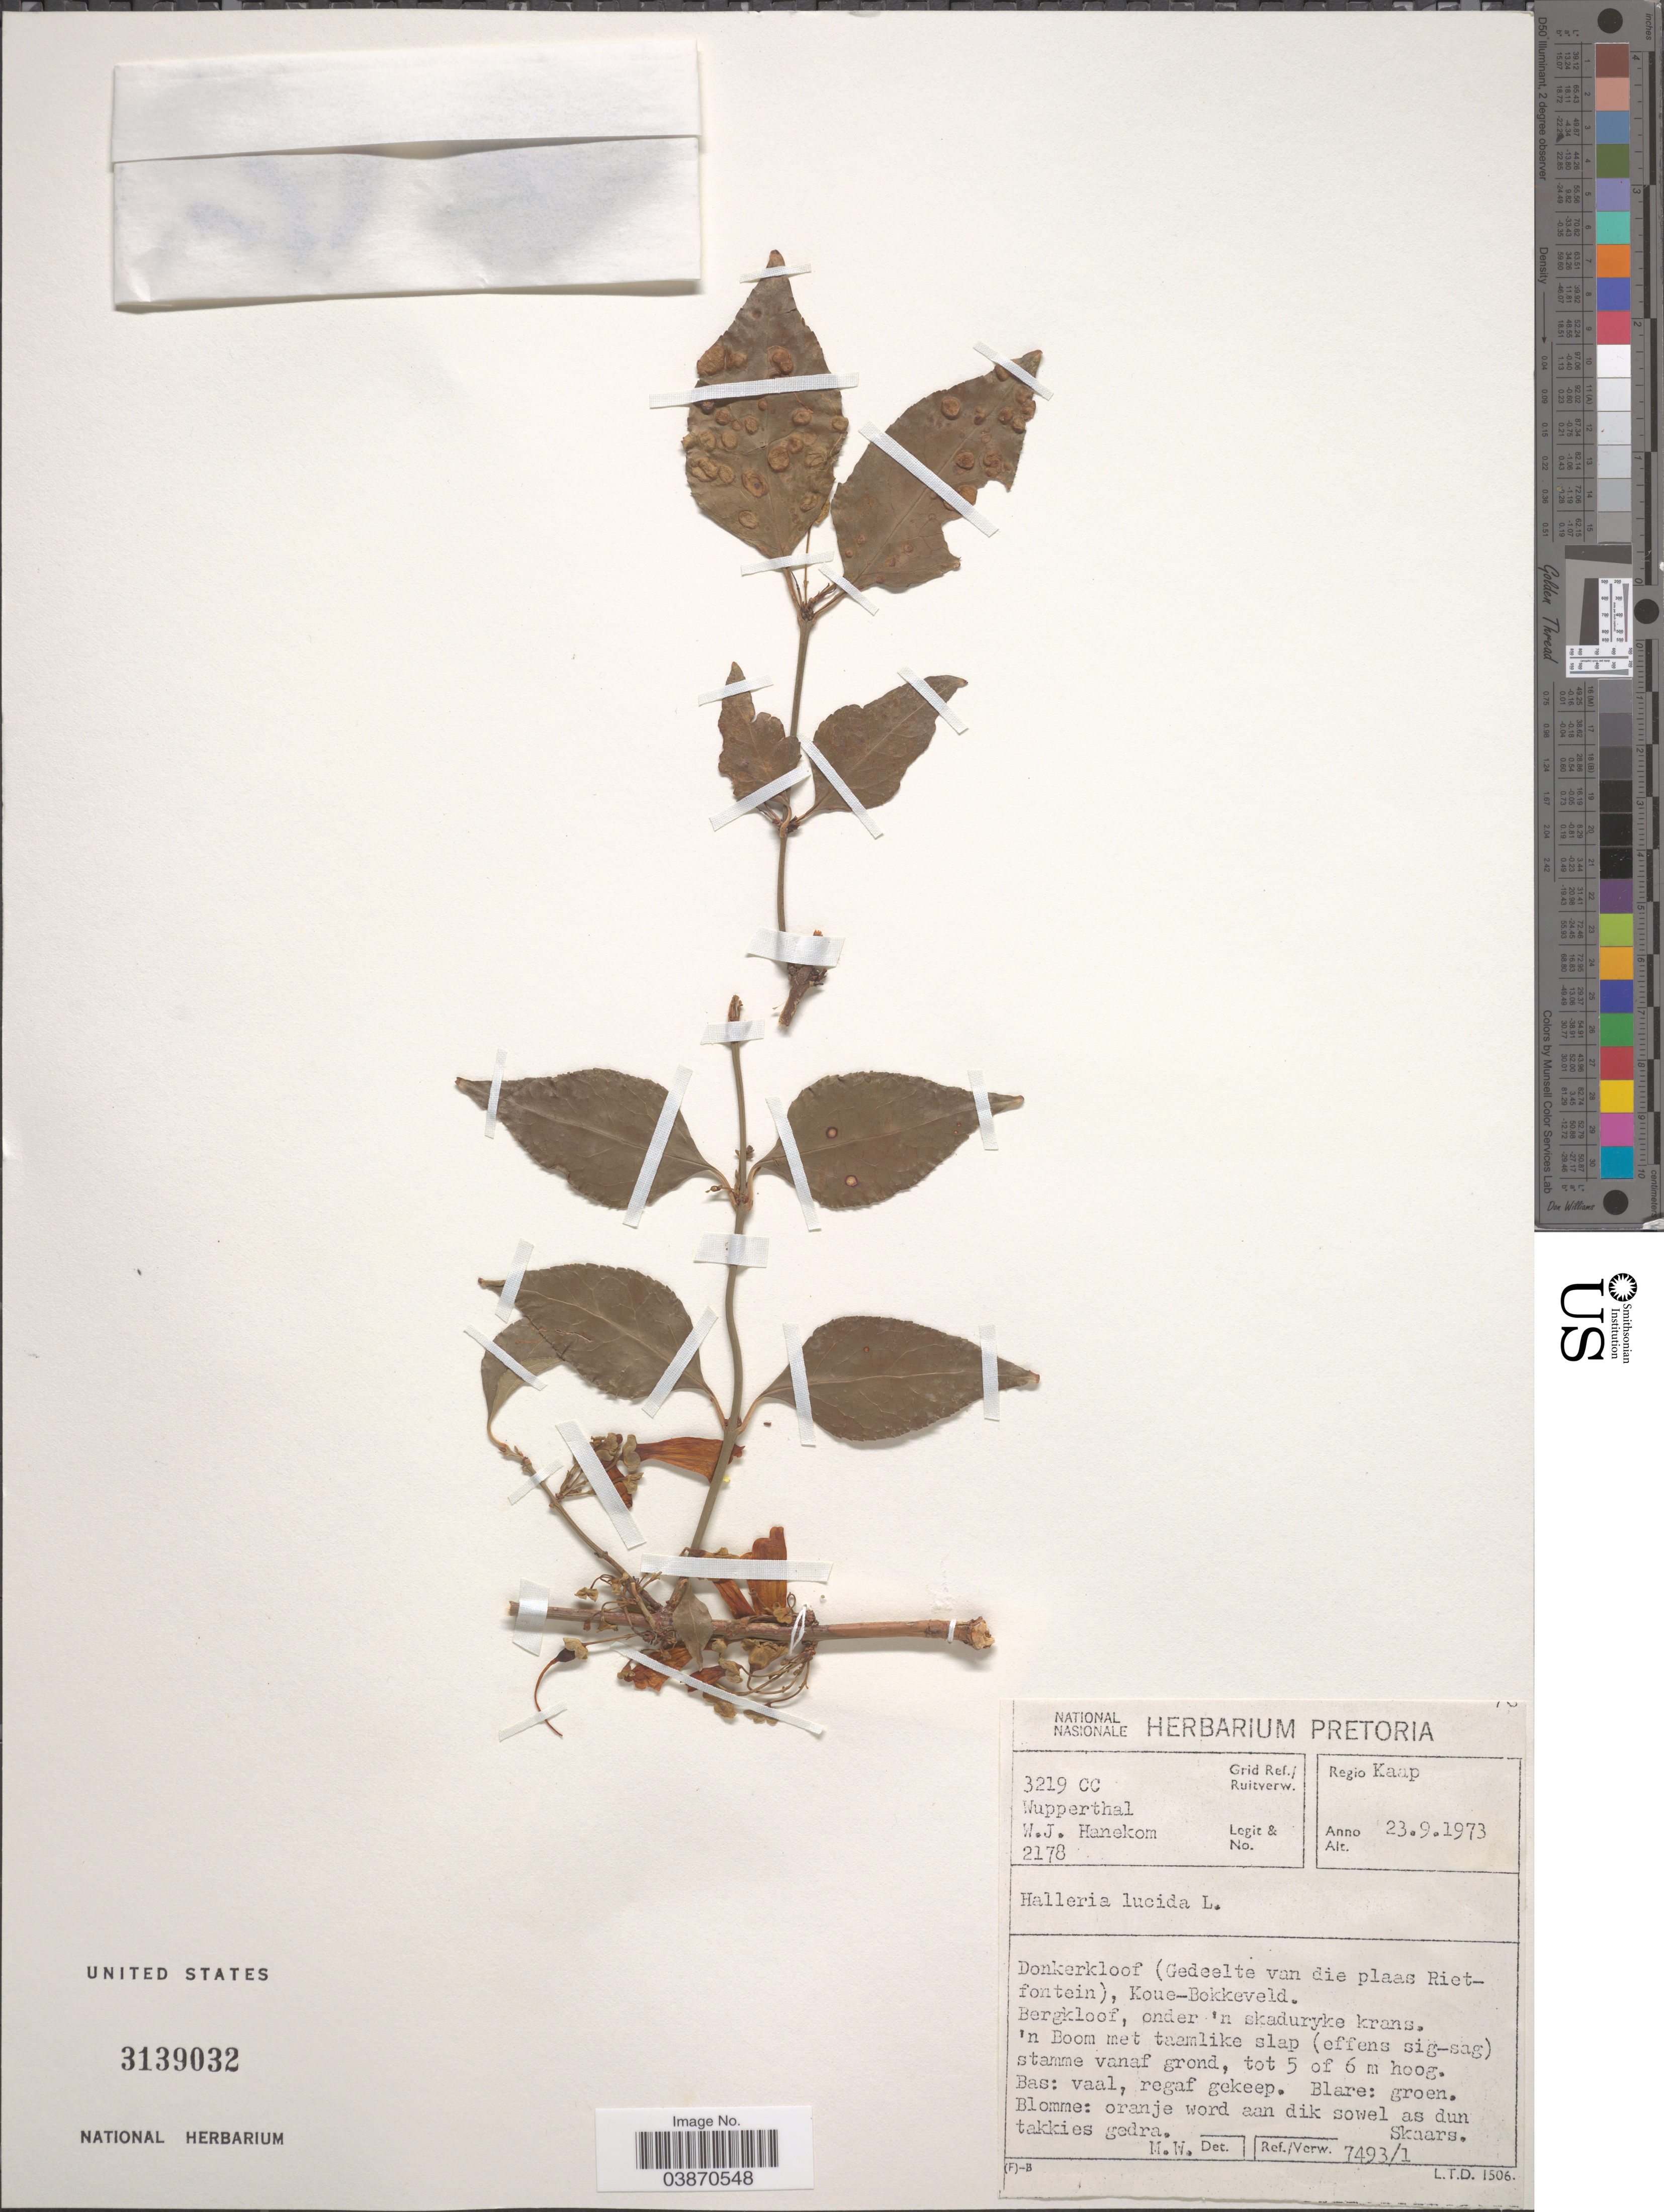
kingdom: Plantae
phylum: Tracheophyta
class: Magnoliopsida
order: Lamiales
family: Stilbaceae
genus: Halleria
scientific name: Halleria lucida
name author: L.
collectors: W. Hanekom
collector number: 2178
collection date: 1973-09-23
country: South Africa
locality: Regio Kaap. Grid Ref./ Ruitverw. 3219 CC Wupperthal. Donkerkloof (Gedeelte van die plaas Rietfontein), Koue- Bokkeveld. Bergkloof, onder 'n skaduryke krans.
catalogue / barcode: US 3139032